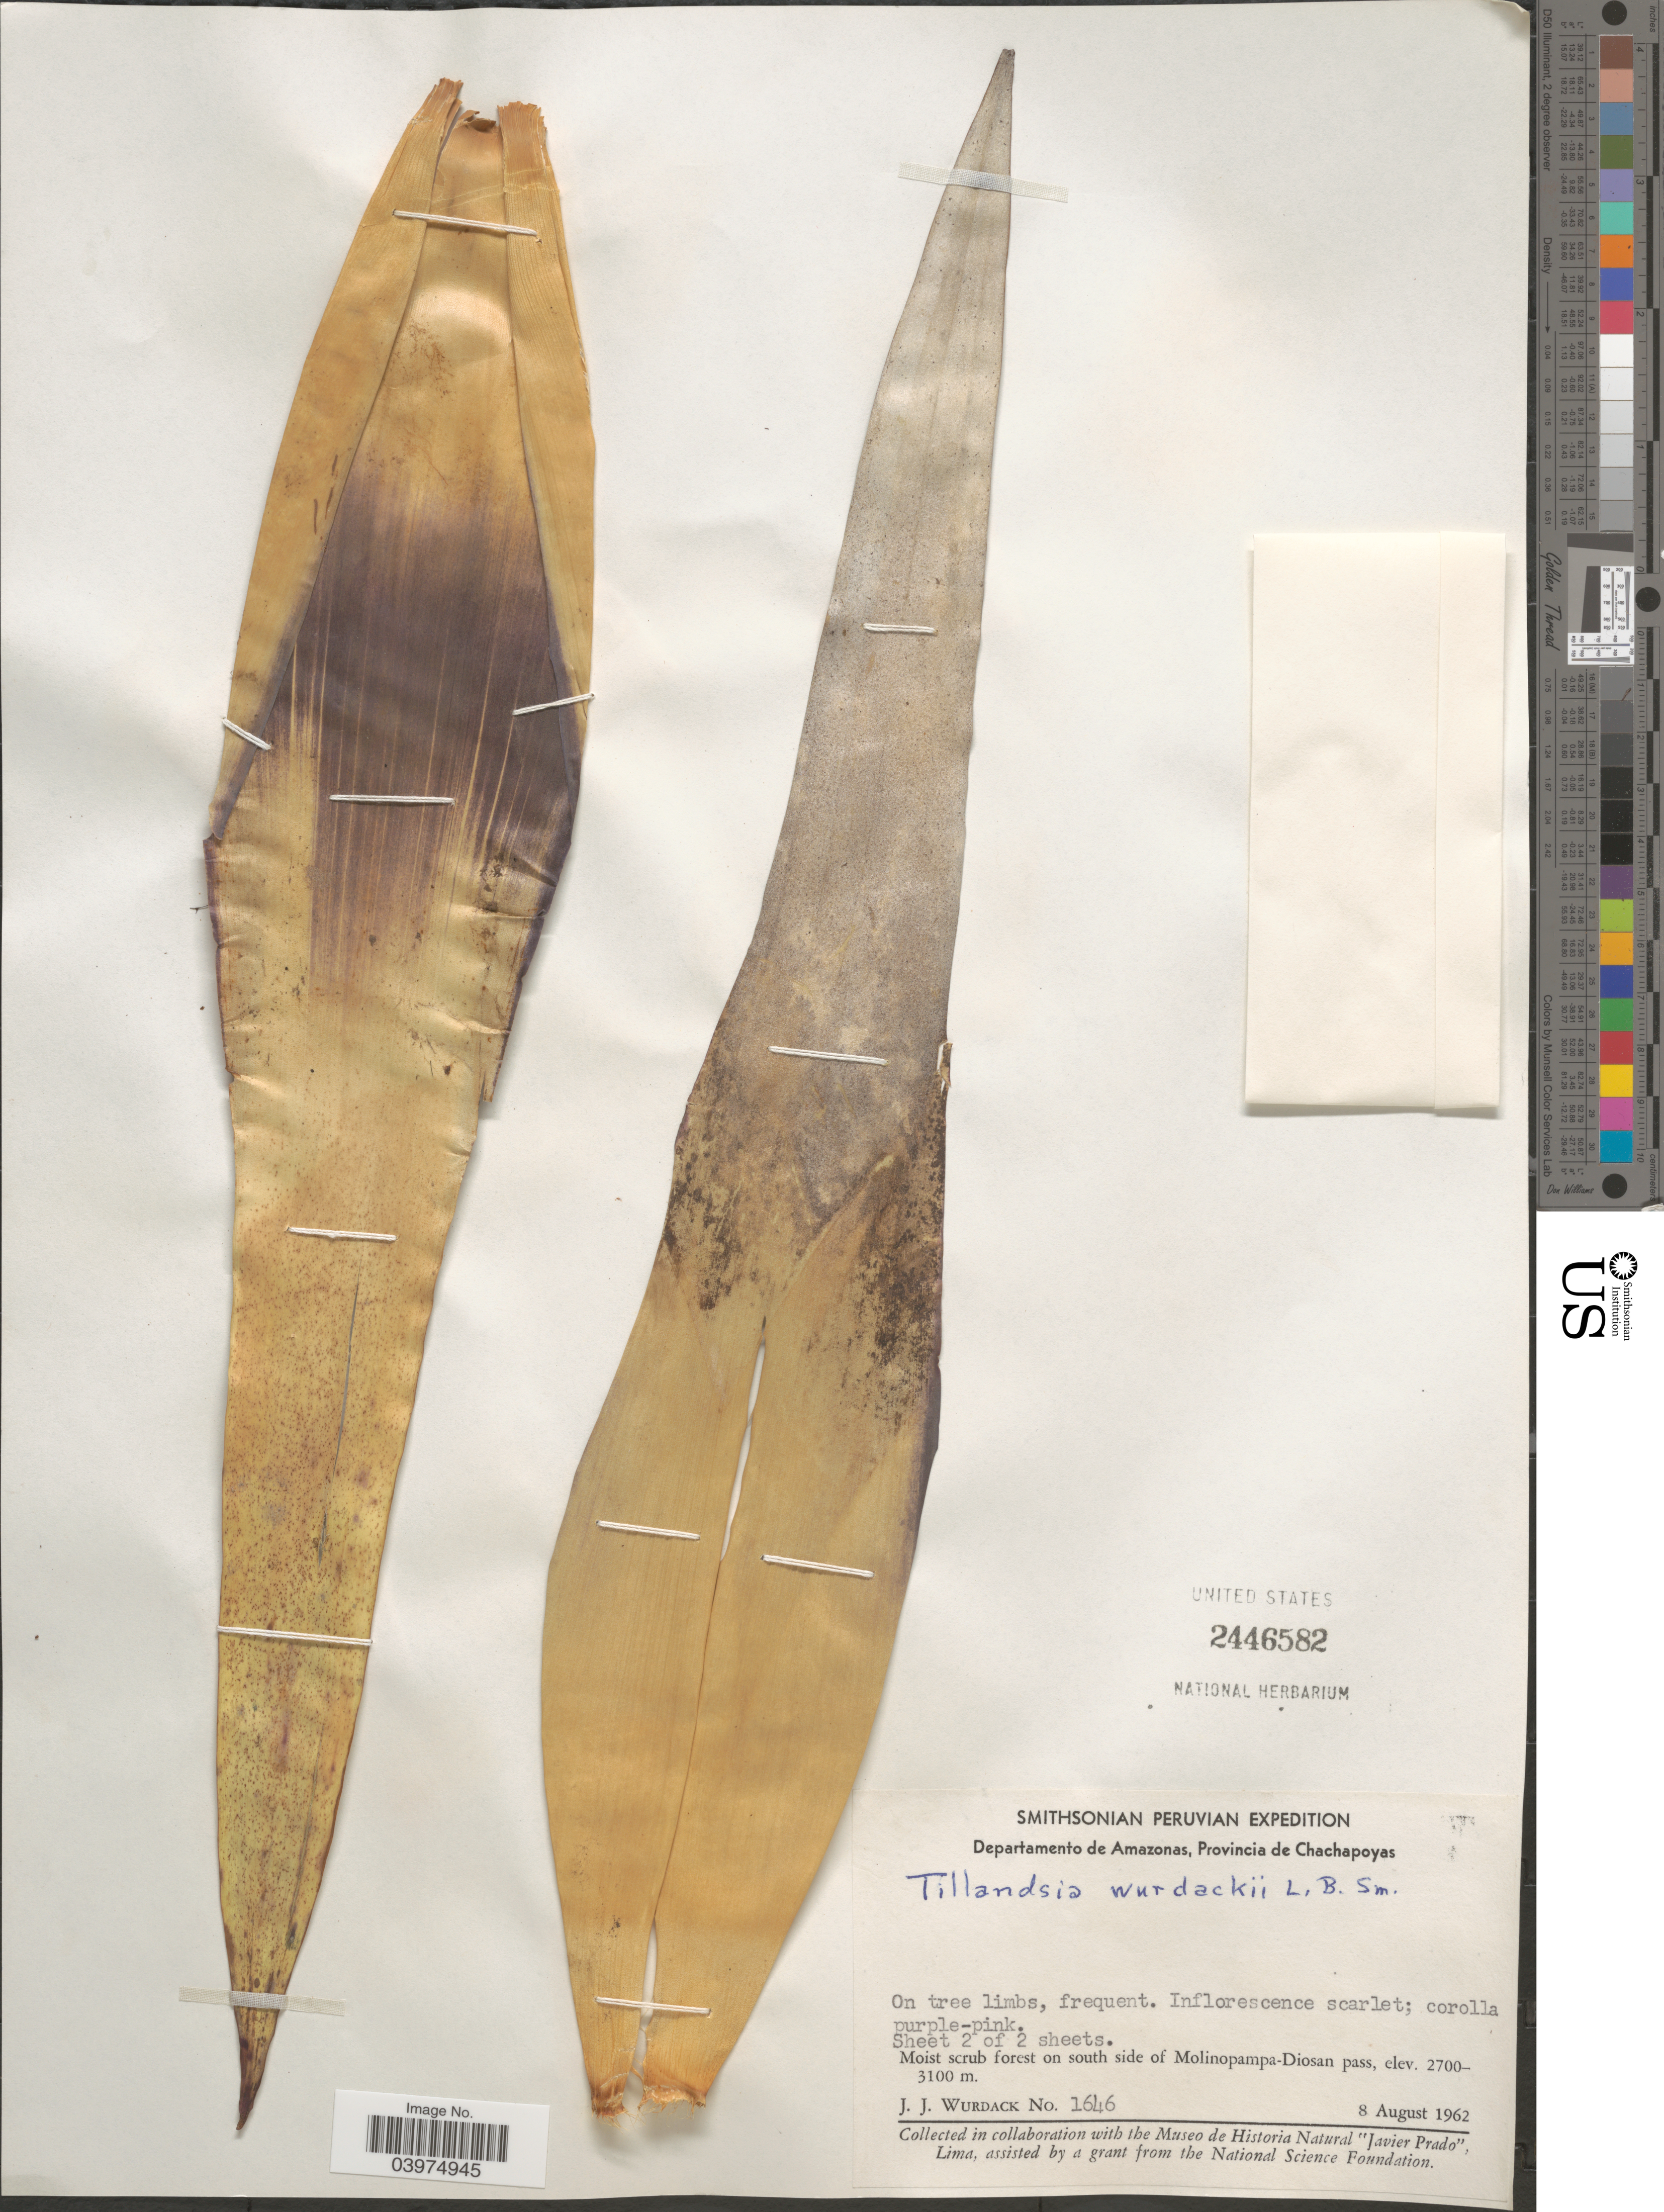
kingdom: Plantae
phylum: Tracheophyta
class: Liliopsida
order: Poales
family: Bromeliaceae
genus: Tillandsia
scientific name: Tillandsia wurdackii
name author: L.B. Sm.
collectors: J. J. Wurdack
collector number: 1646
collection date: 1962-08-08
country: Peru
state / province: Amazonas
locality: Smithsonian Peruvian Expedition. Departamento de Amazonas, Provincia de Chachapoyas. Moist srub forest on south side of Molinopampa-Diosan pass.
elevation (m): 2700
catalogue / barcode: US 2446582